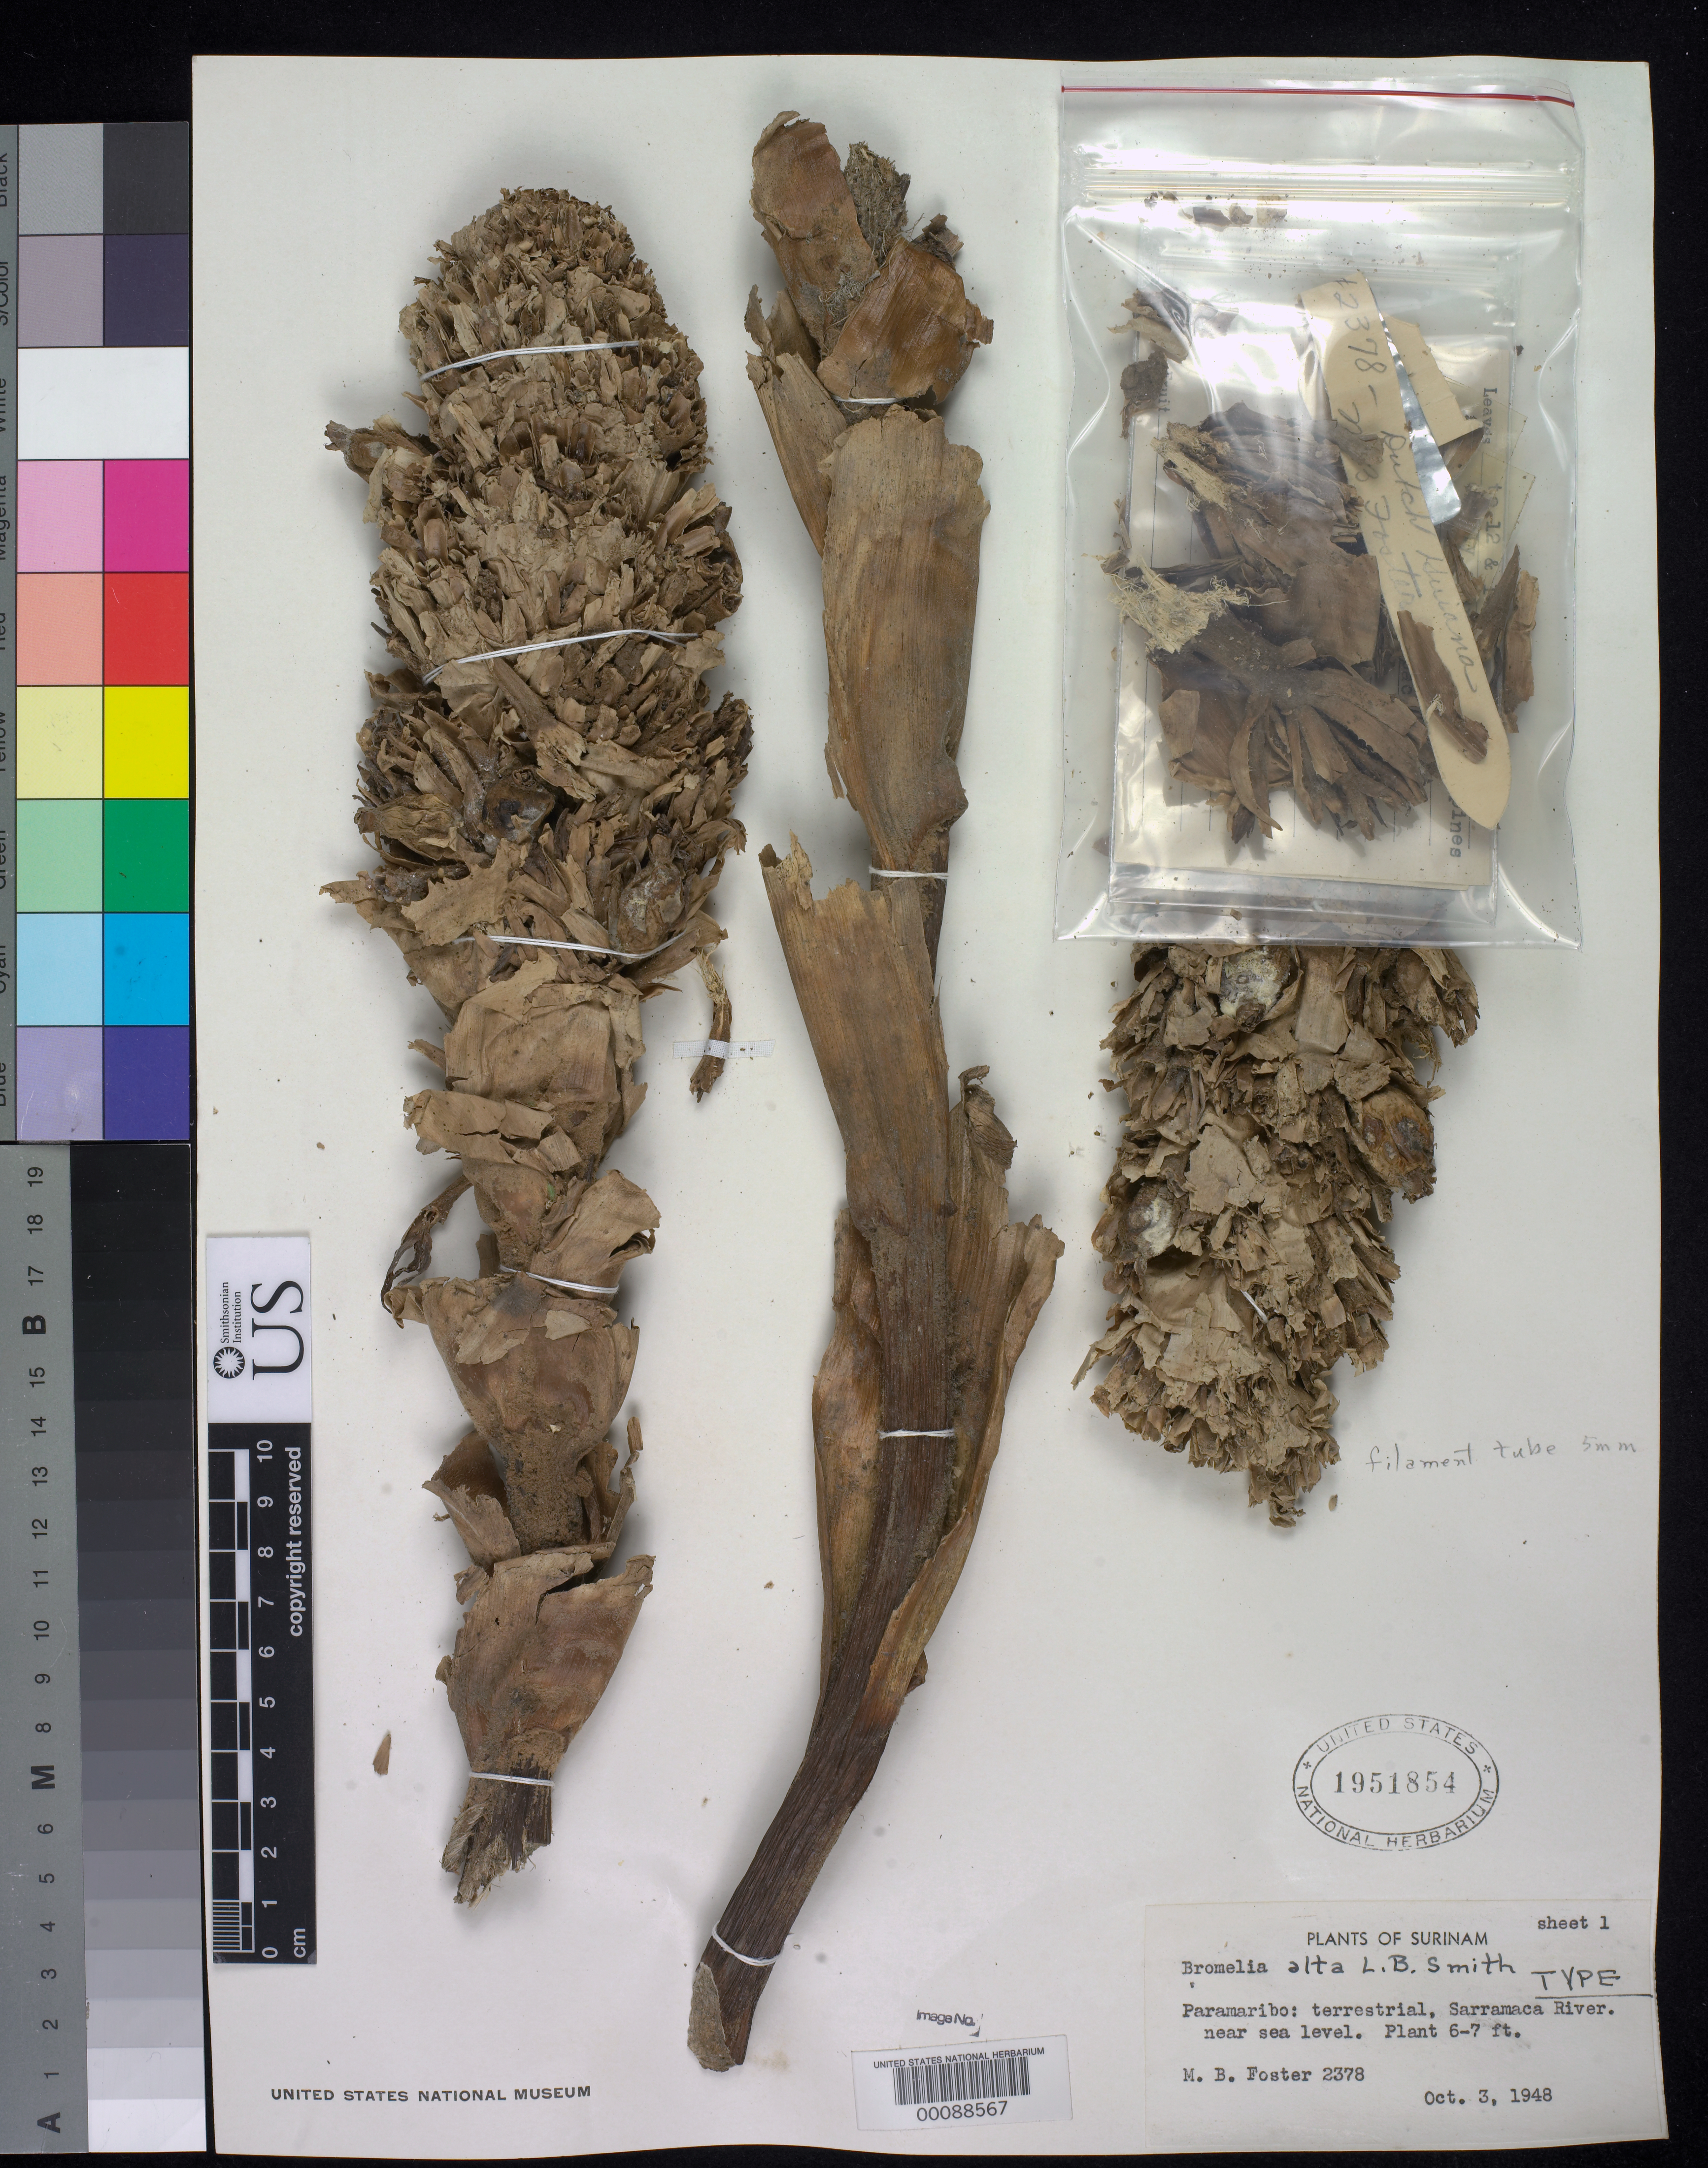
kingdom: Plantae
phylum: Tracheophyta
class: Liliopsida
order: Poales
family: Bromeliaceae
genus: Bromelia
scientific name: Bromelia alta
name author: L.B. Sm.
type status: Holotype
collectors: M. B. Foster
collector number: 2378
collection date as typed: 03 Oct 1948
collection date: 1948-10-03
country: Suriname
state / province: Paramaribo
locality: Paramaribo, Saramacca River, near sea level.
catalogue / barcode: US 1951854